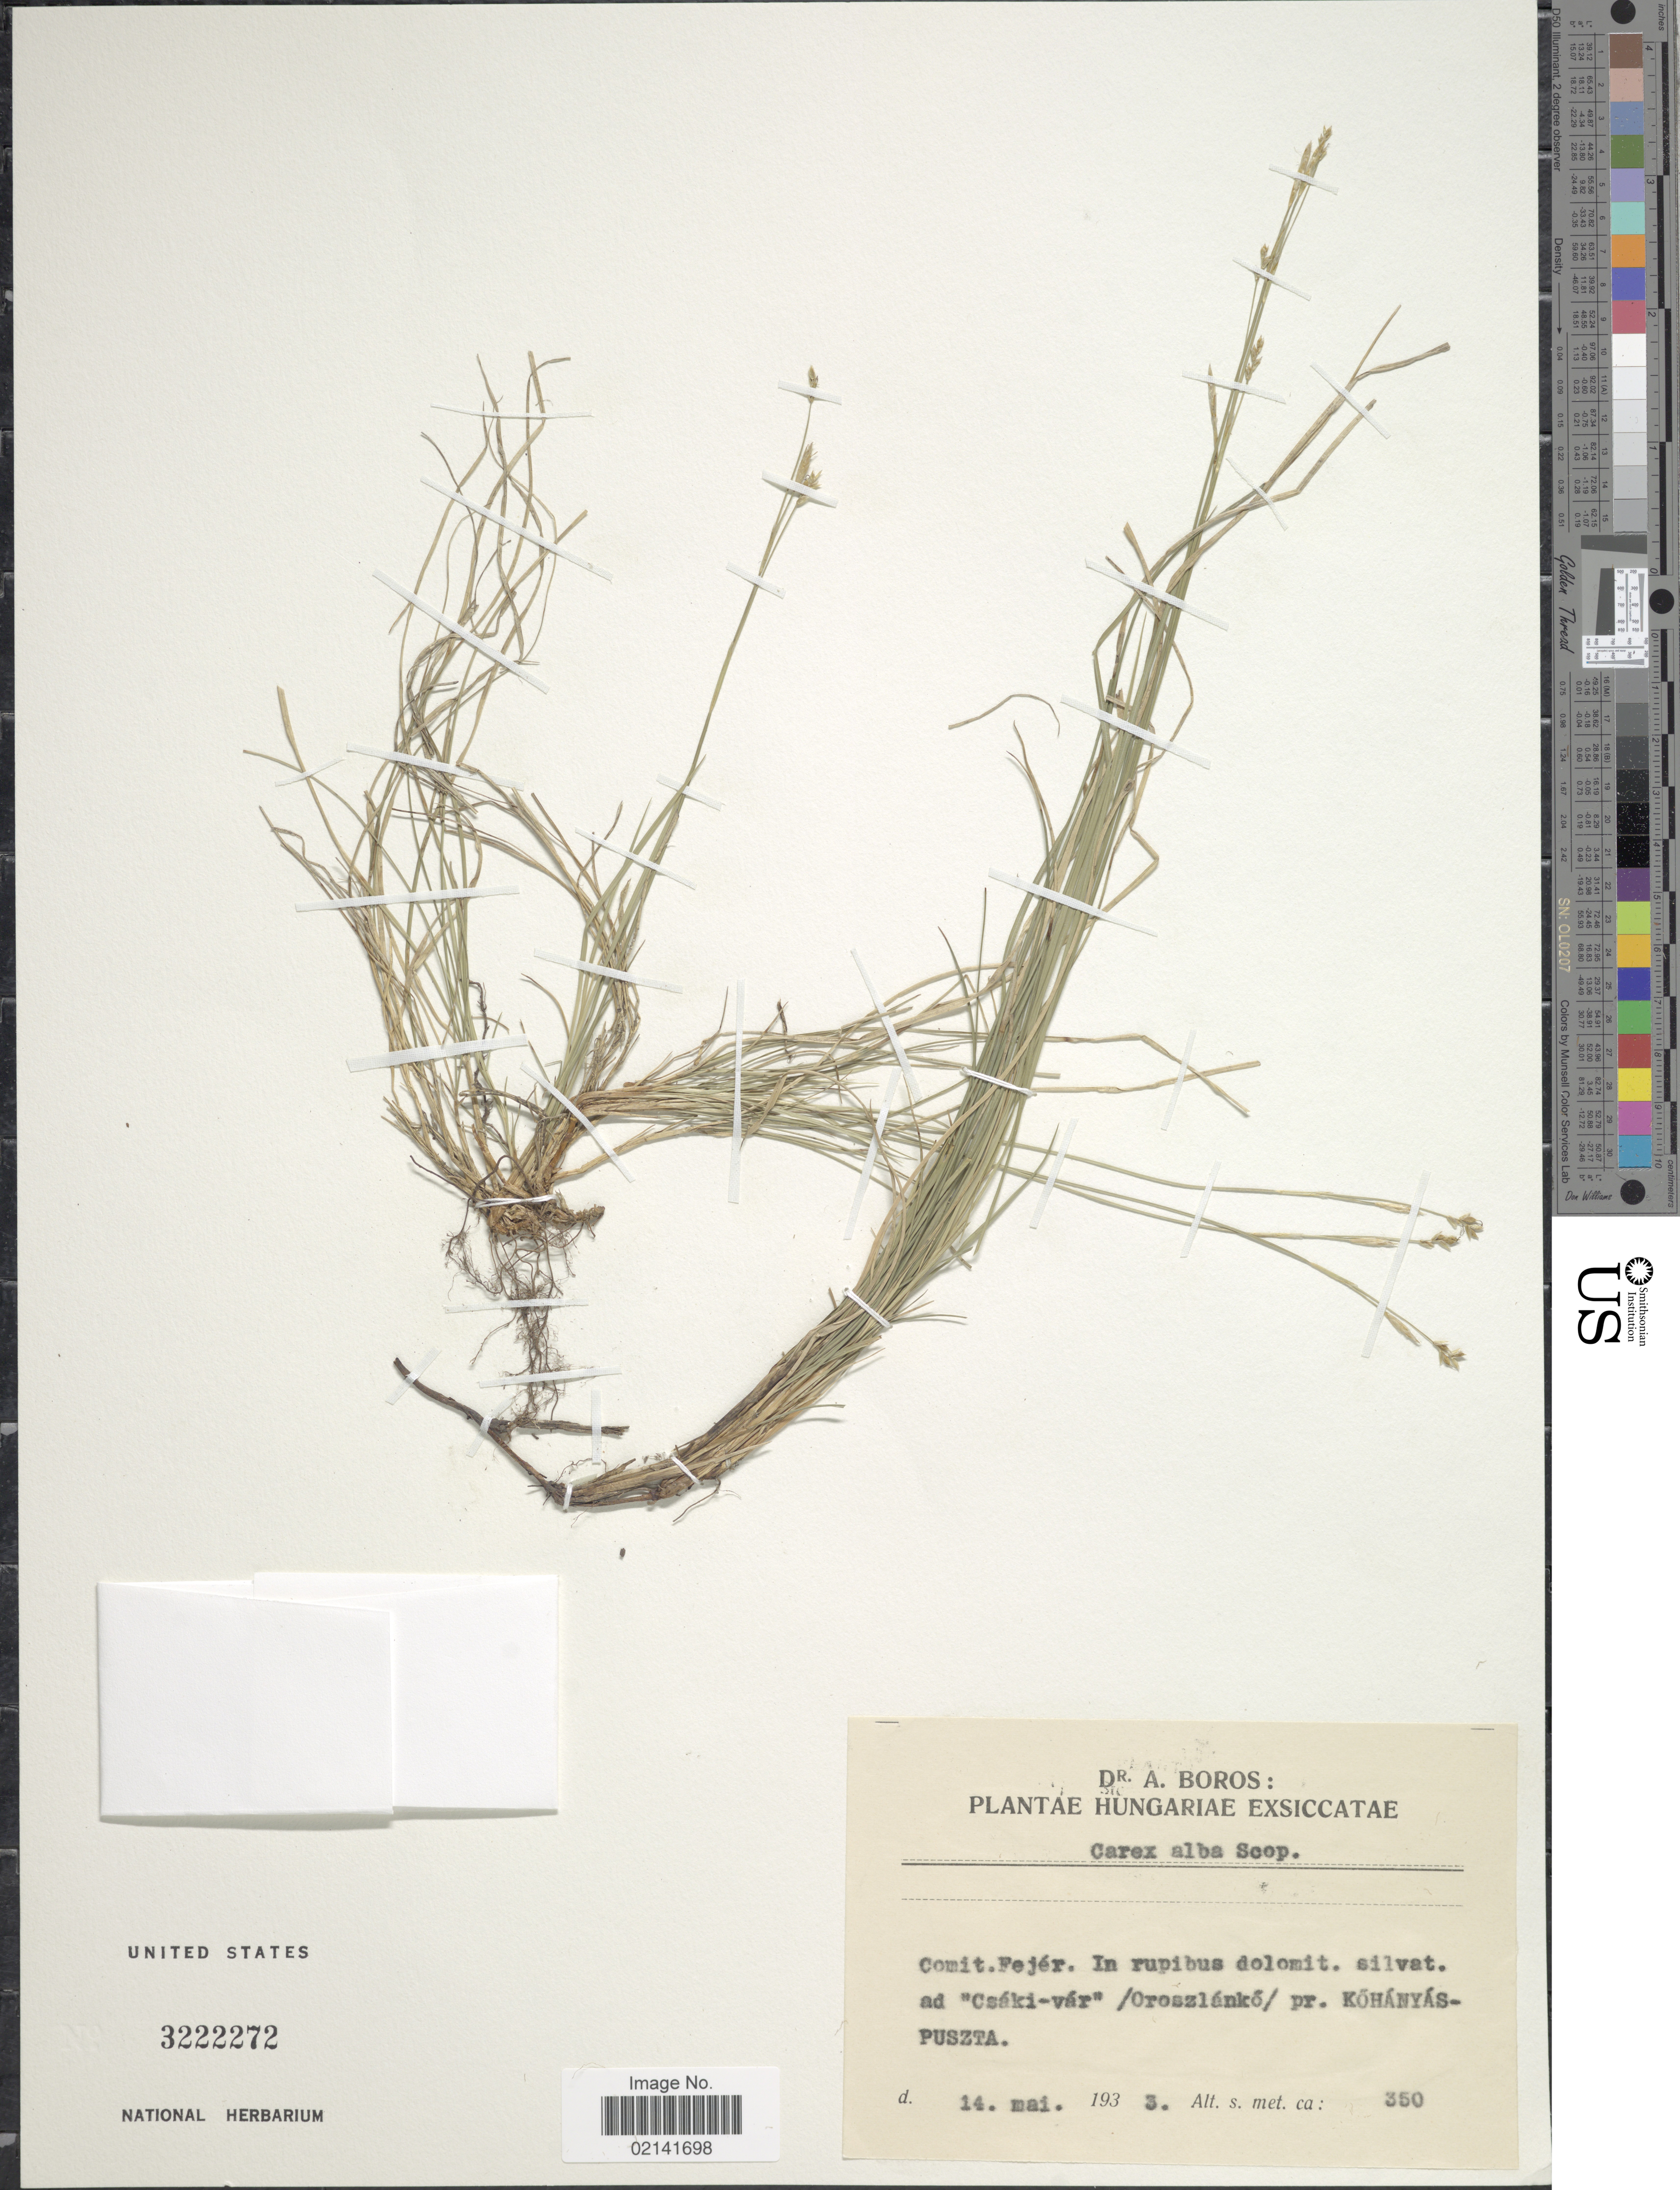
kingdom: Plantae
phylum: Tracheophyta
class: Liliopsida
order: Poales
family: Cyperaceae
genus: Carex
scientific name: Carex alba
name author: Scop.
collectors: Á. Boros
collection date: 1933-05-14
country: Hungary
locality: Comit.Fejer. In rupibus dolomit. silvat. ad "Csaki-var" / Oroszlanko/ pr. Kohanyas-Puszta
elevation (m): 350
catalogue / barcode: US 3222272